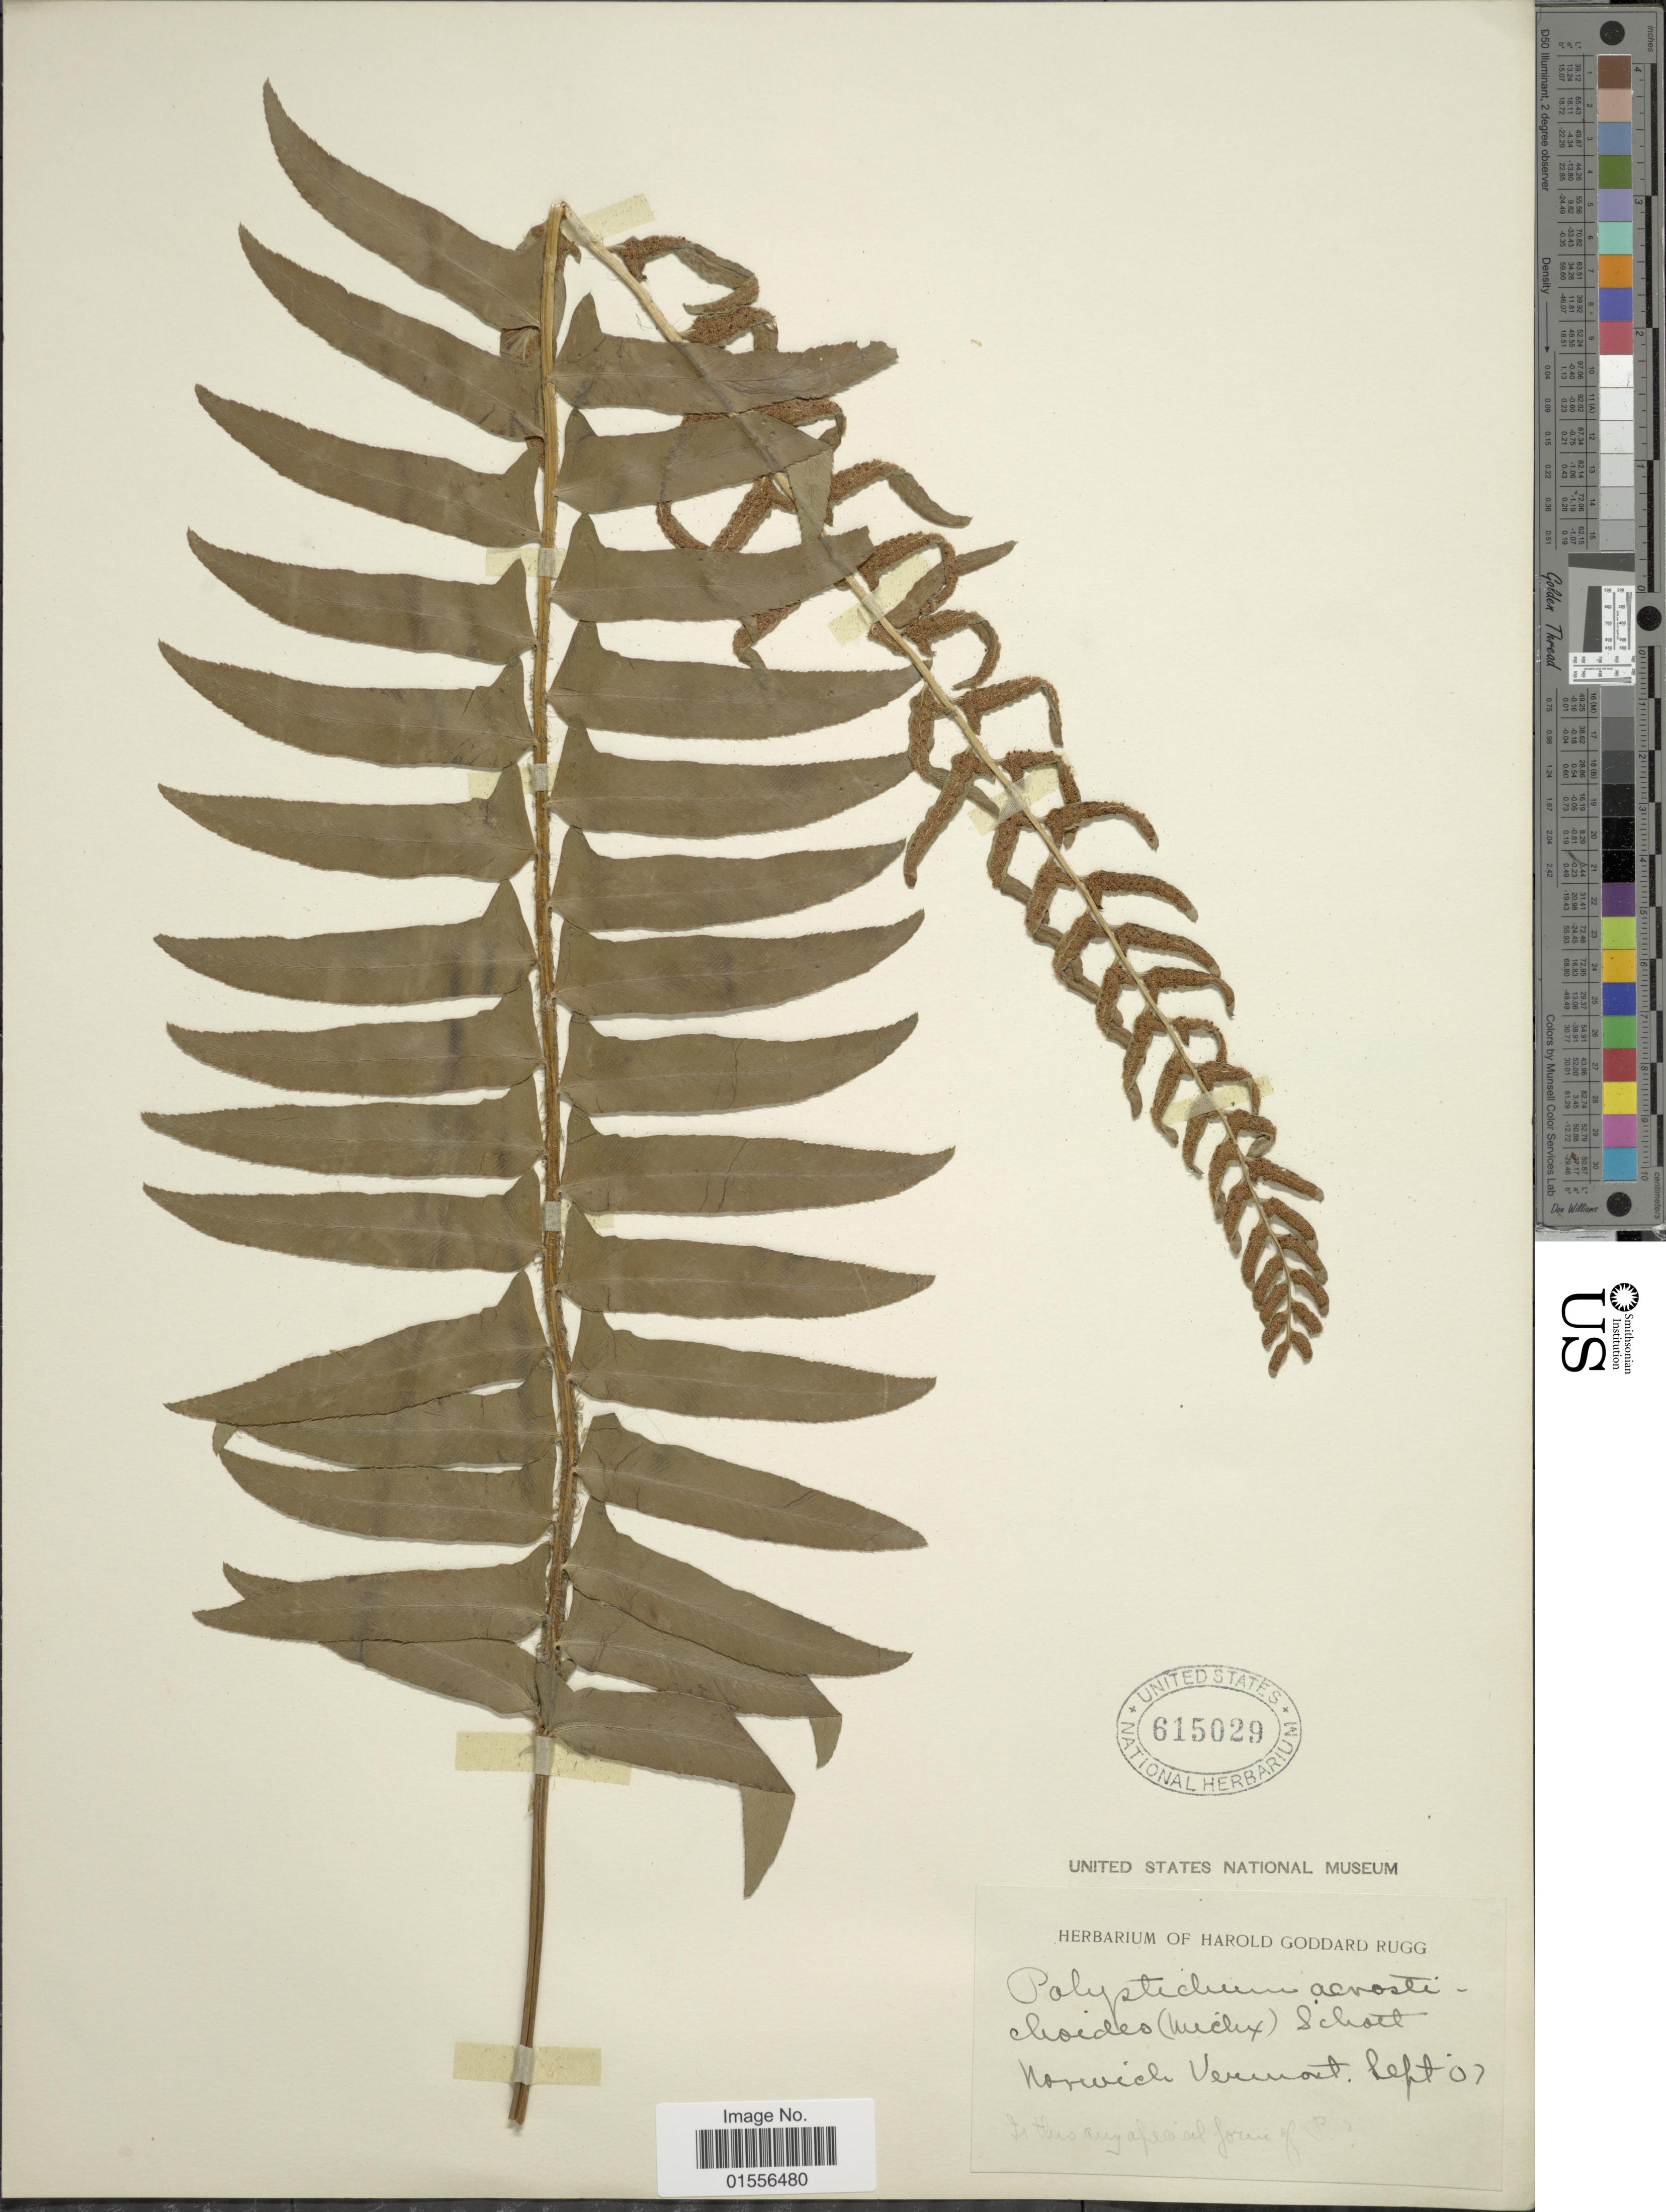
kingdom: Plantae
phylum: Tracheophyta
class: Polypodiopsida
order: Polypodiales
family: Dryopteridaceae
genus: Polystichum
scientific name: Polystichum acrostichoides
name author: (Michx.) Schott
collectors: ex herb. Harold Goddard Rugg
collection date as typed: Transcribed d/m/y: /9/7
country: United States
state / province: Vermont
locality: Norwich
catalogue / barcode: US 615029